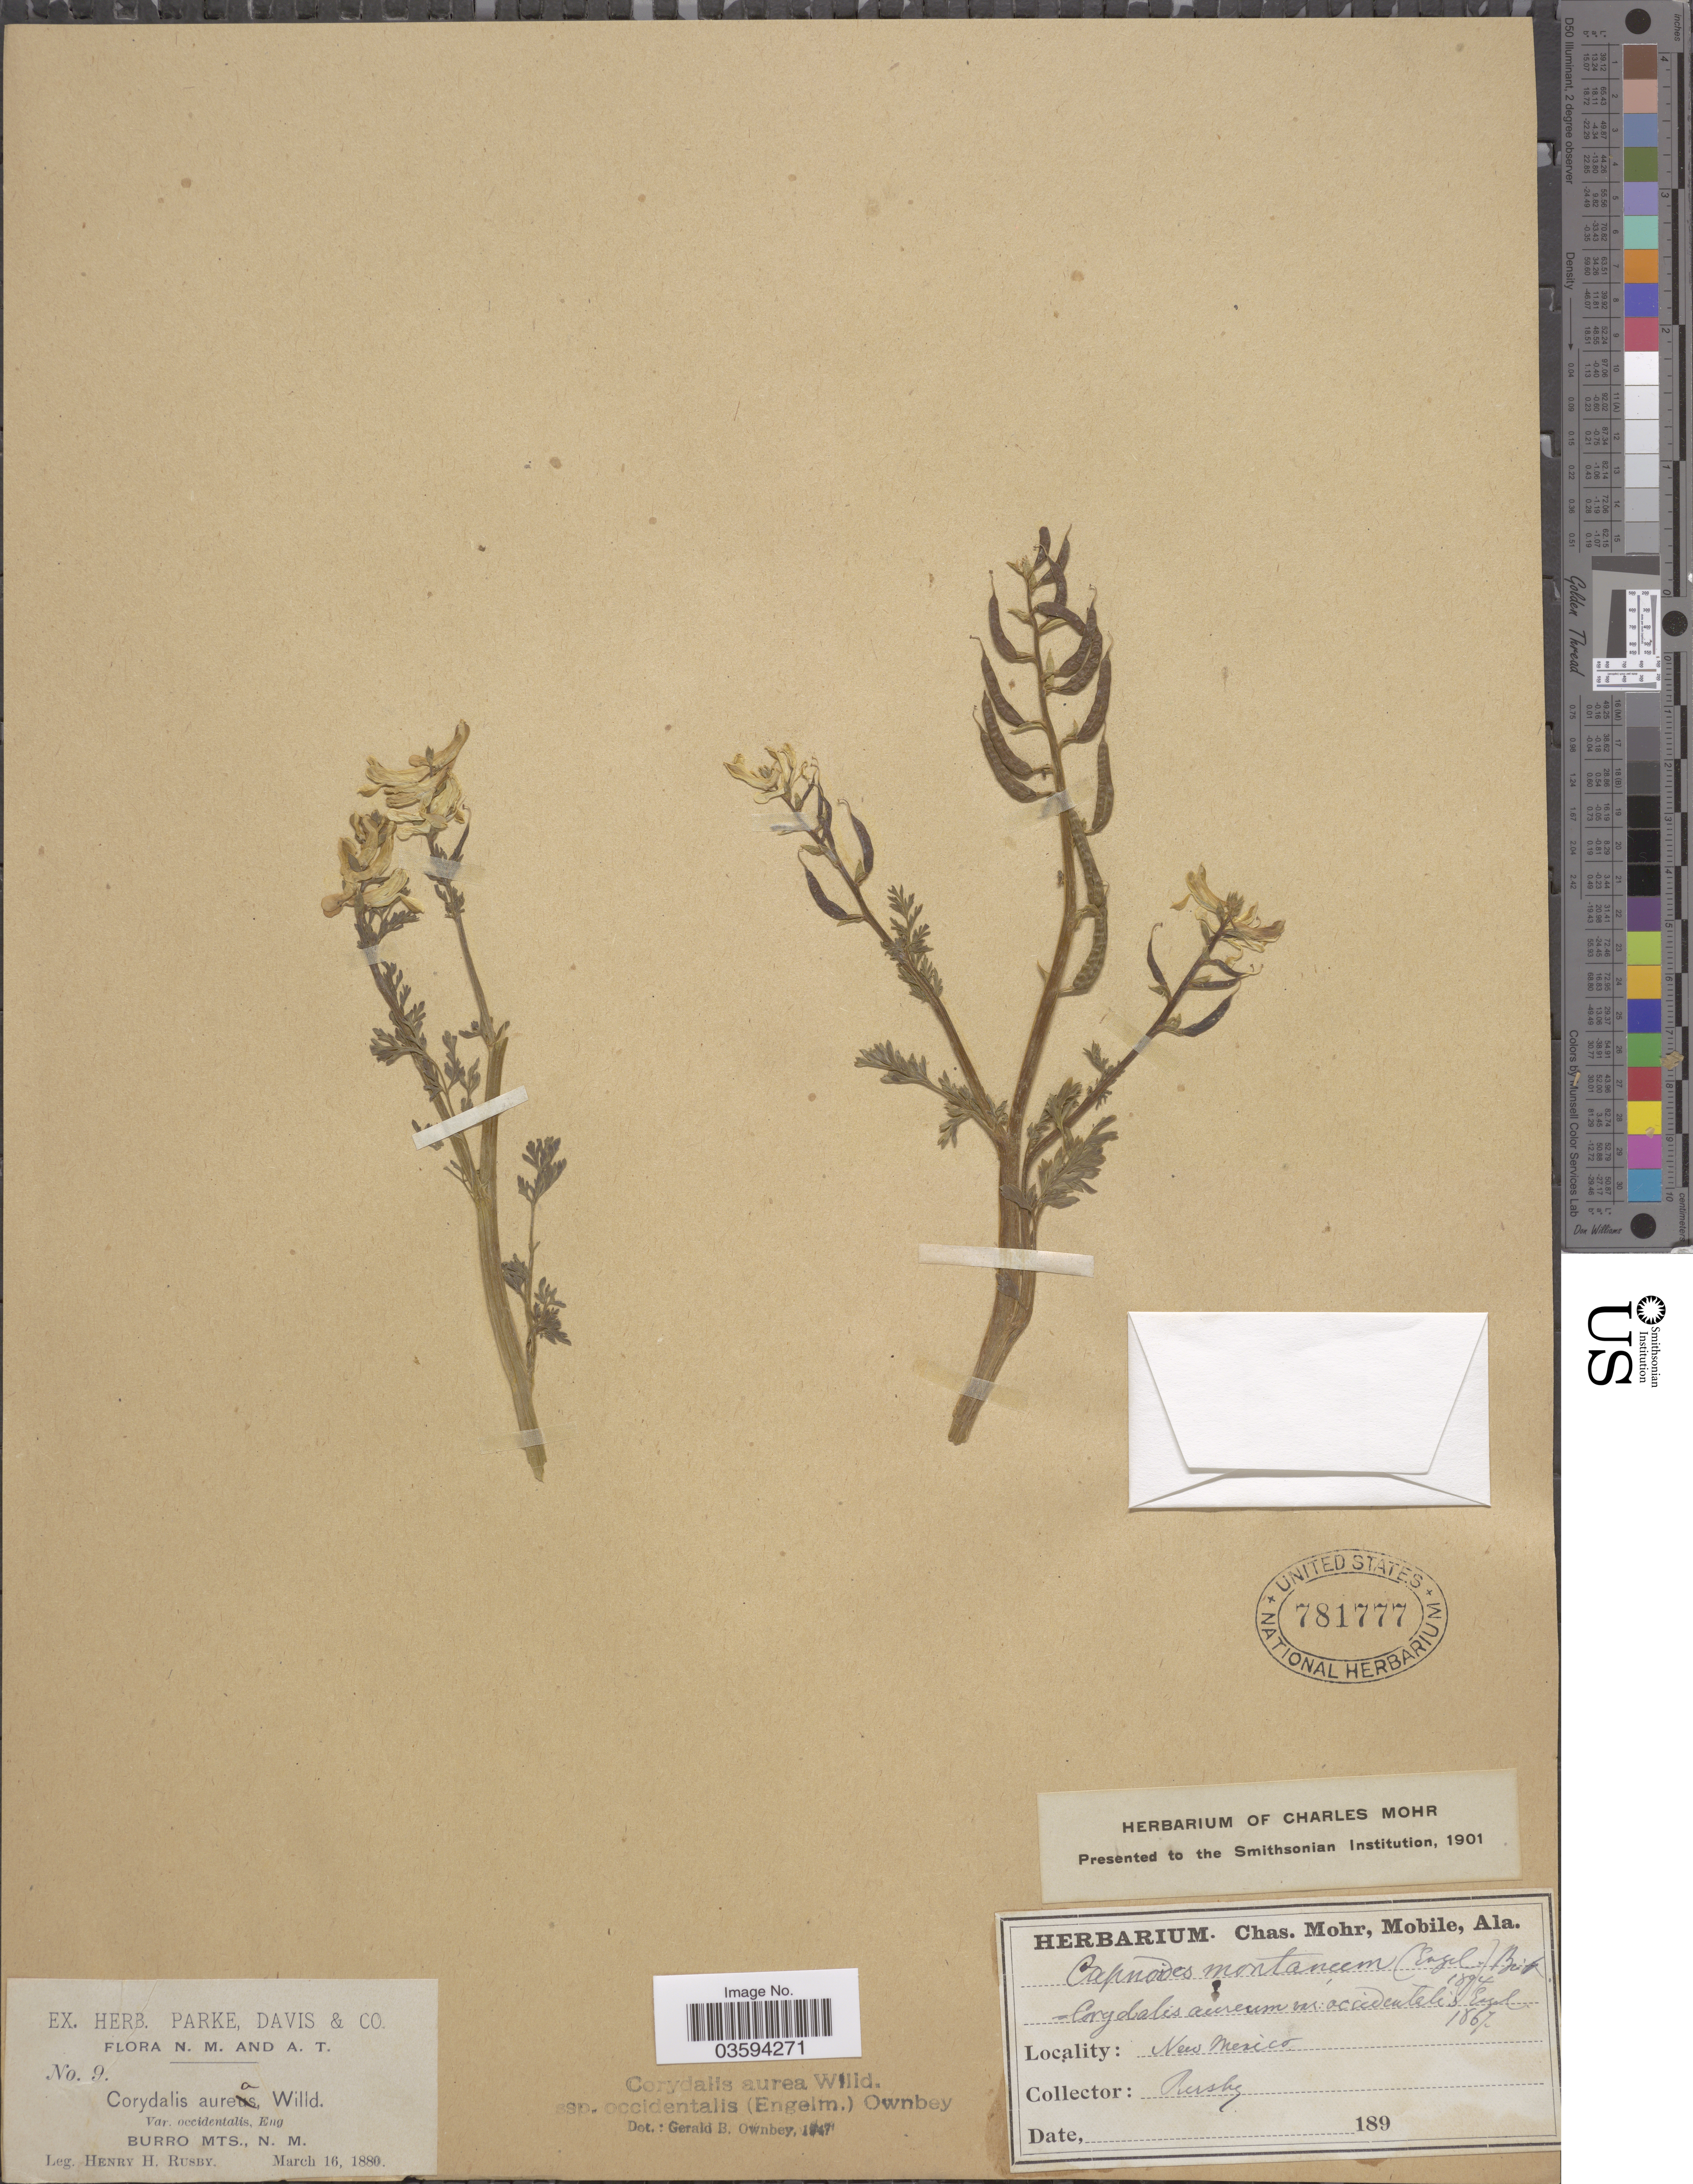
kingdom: Plantae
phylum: Tracheophyta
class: Magnoliopsida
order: Ranunculales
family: Papaveraceae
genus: Corydalis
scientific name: Corydalis aurea subsp. occidentalis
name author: Willd.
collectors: H. H. Rusby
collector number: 9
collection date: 1880-03-16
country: United States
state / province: New Mexico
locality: Burro Mts.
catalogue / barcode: US 781777